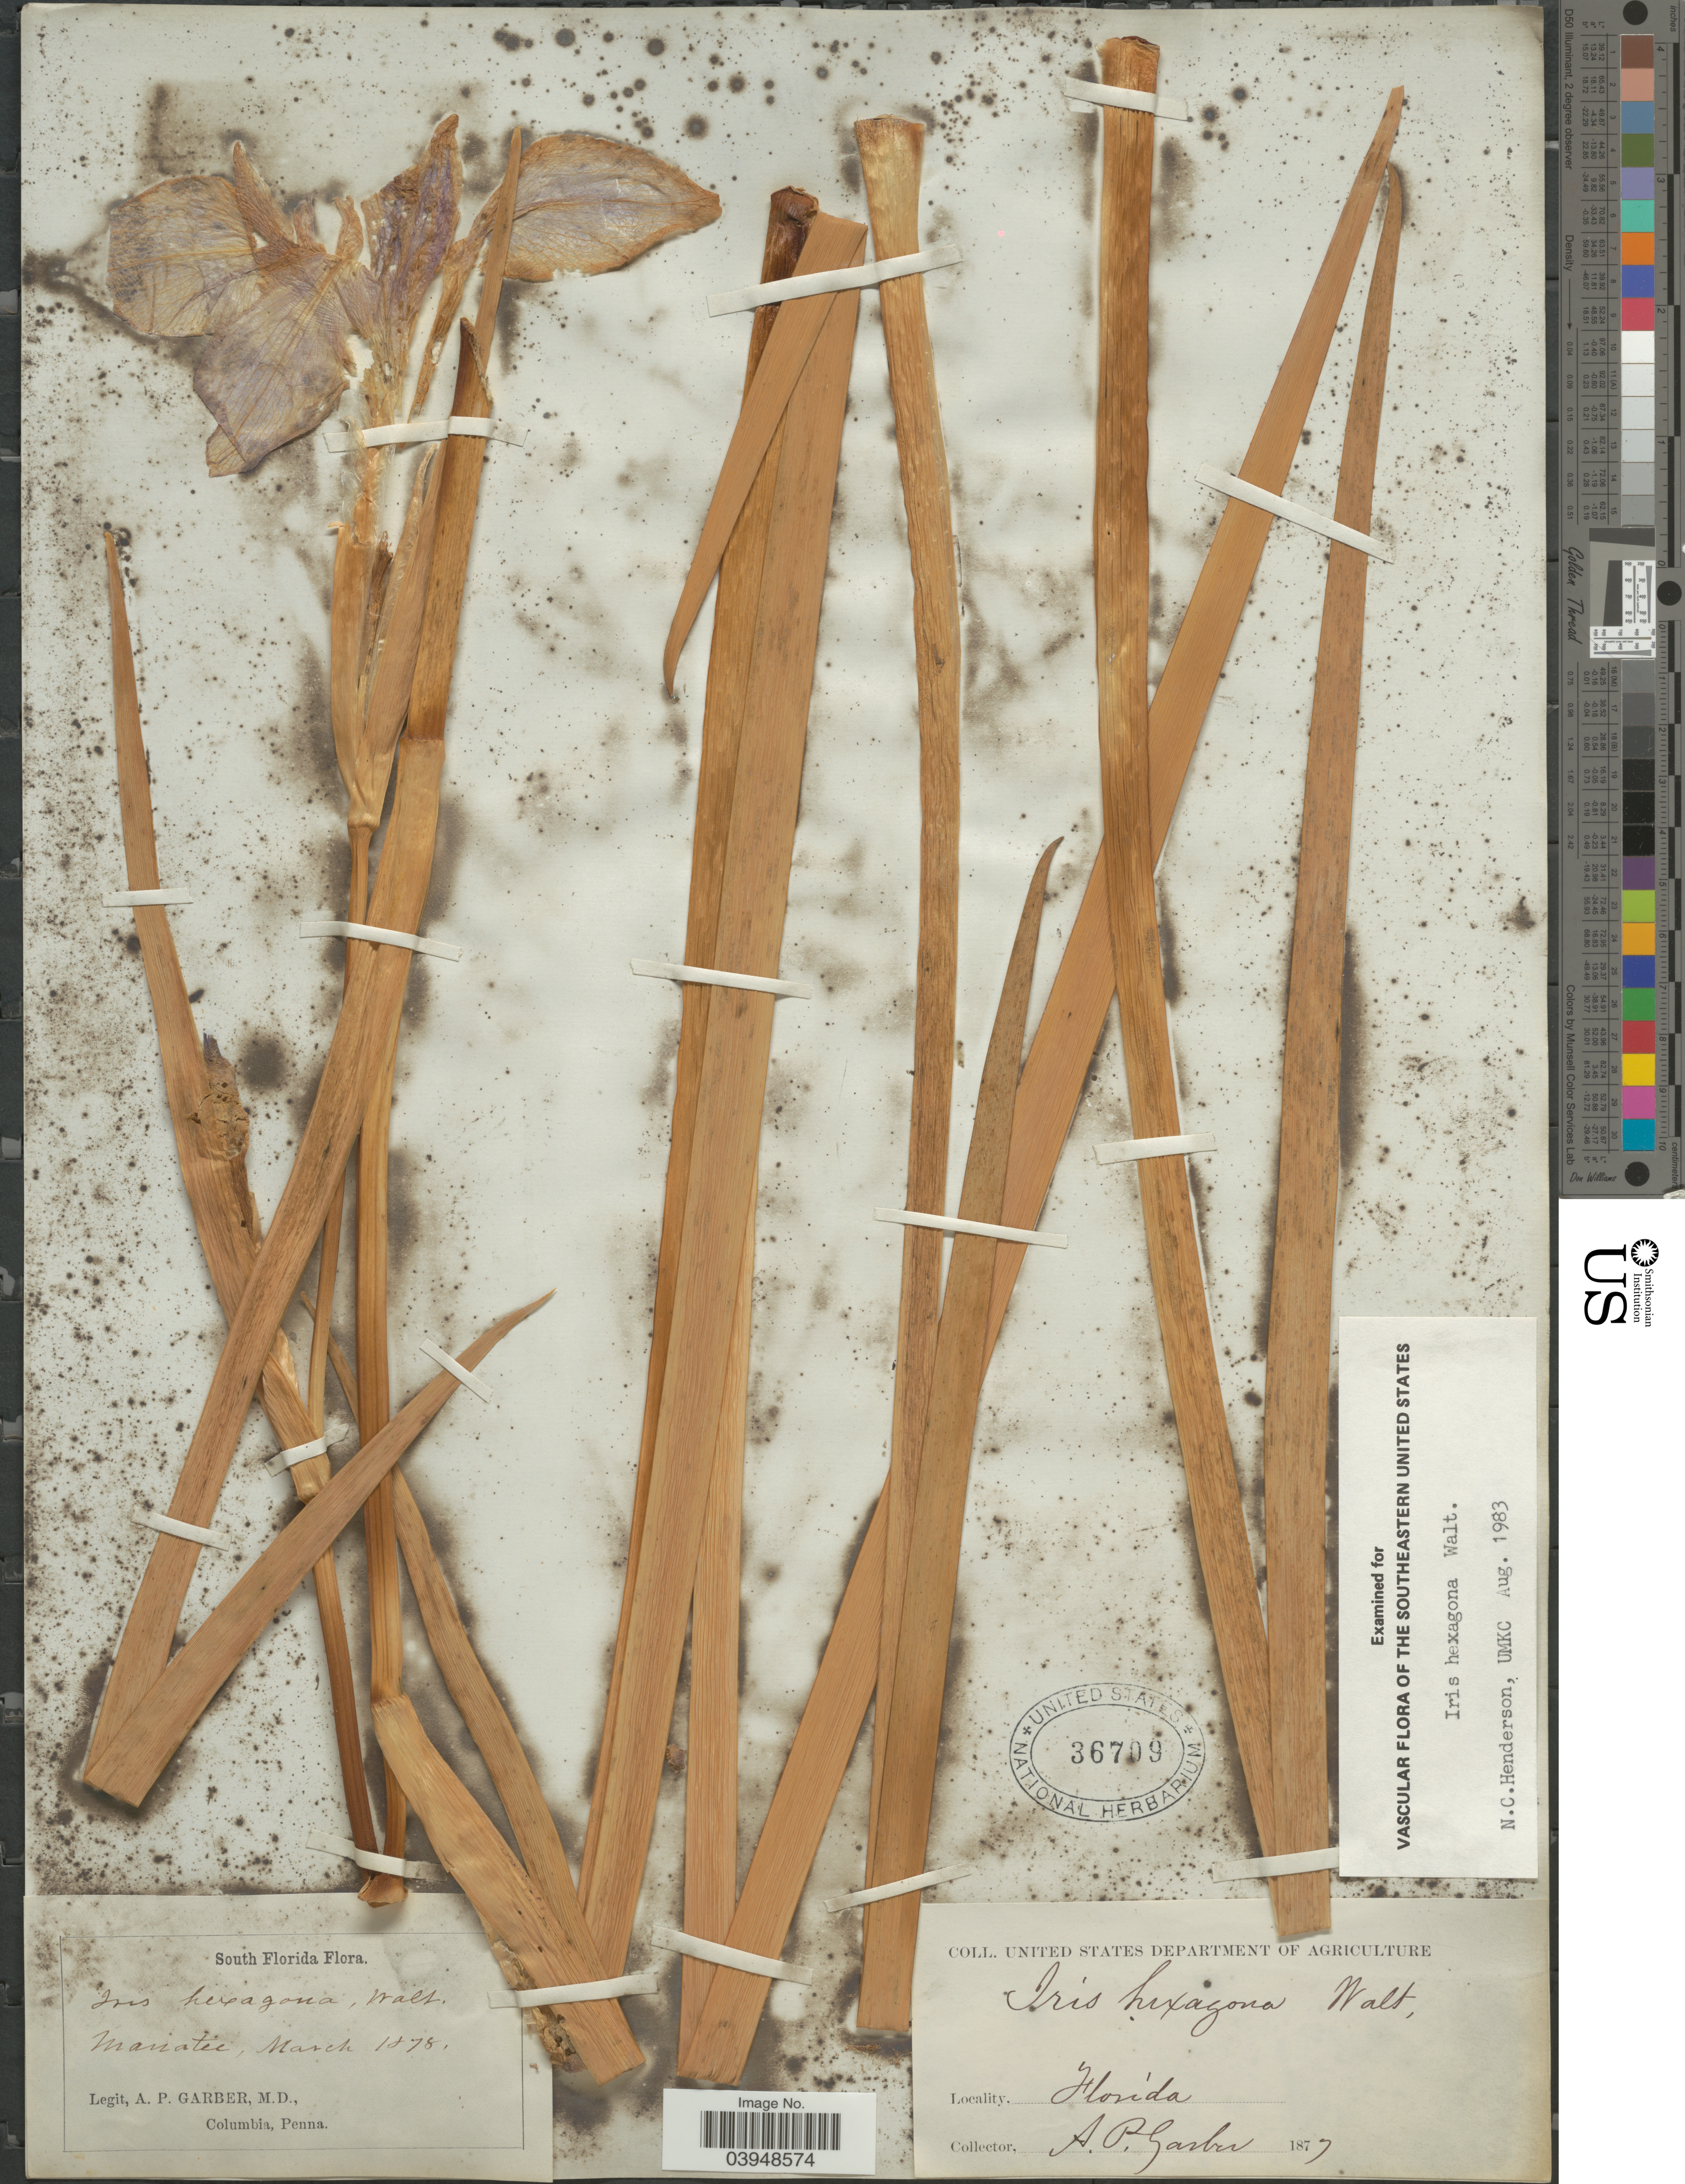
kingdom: Plantae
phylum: Tracheophyta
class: Liliopsida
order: Asparagales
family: Iridaceae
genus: Iris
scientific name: Iris hexagona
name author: Walter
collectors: A. P. Garber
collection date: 1878-03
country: United States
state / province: Florida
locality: South Florida. Manatee.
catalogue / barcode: US 36709